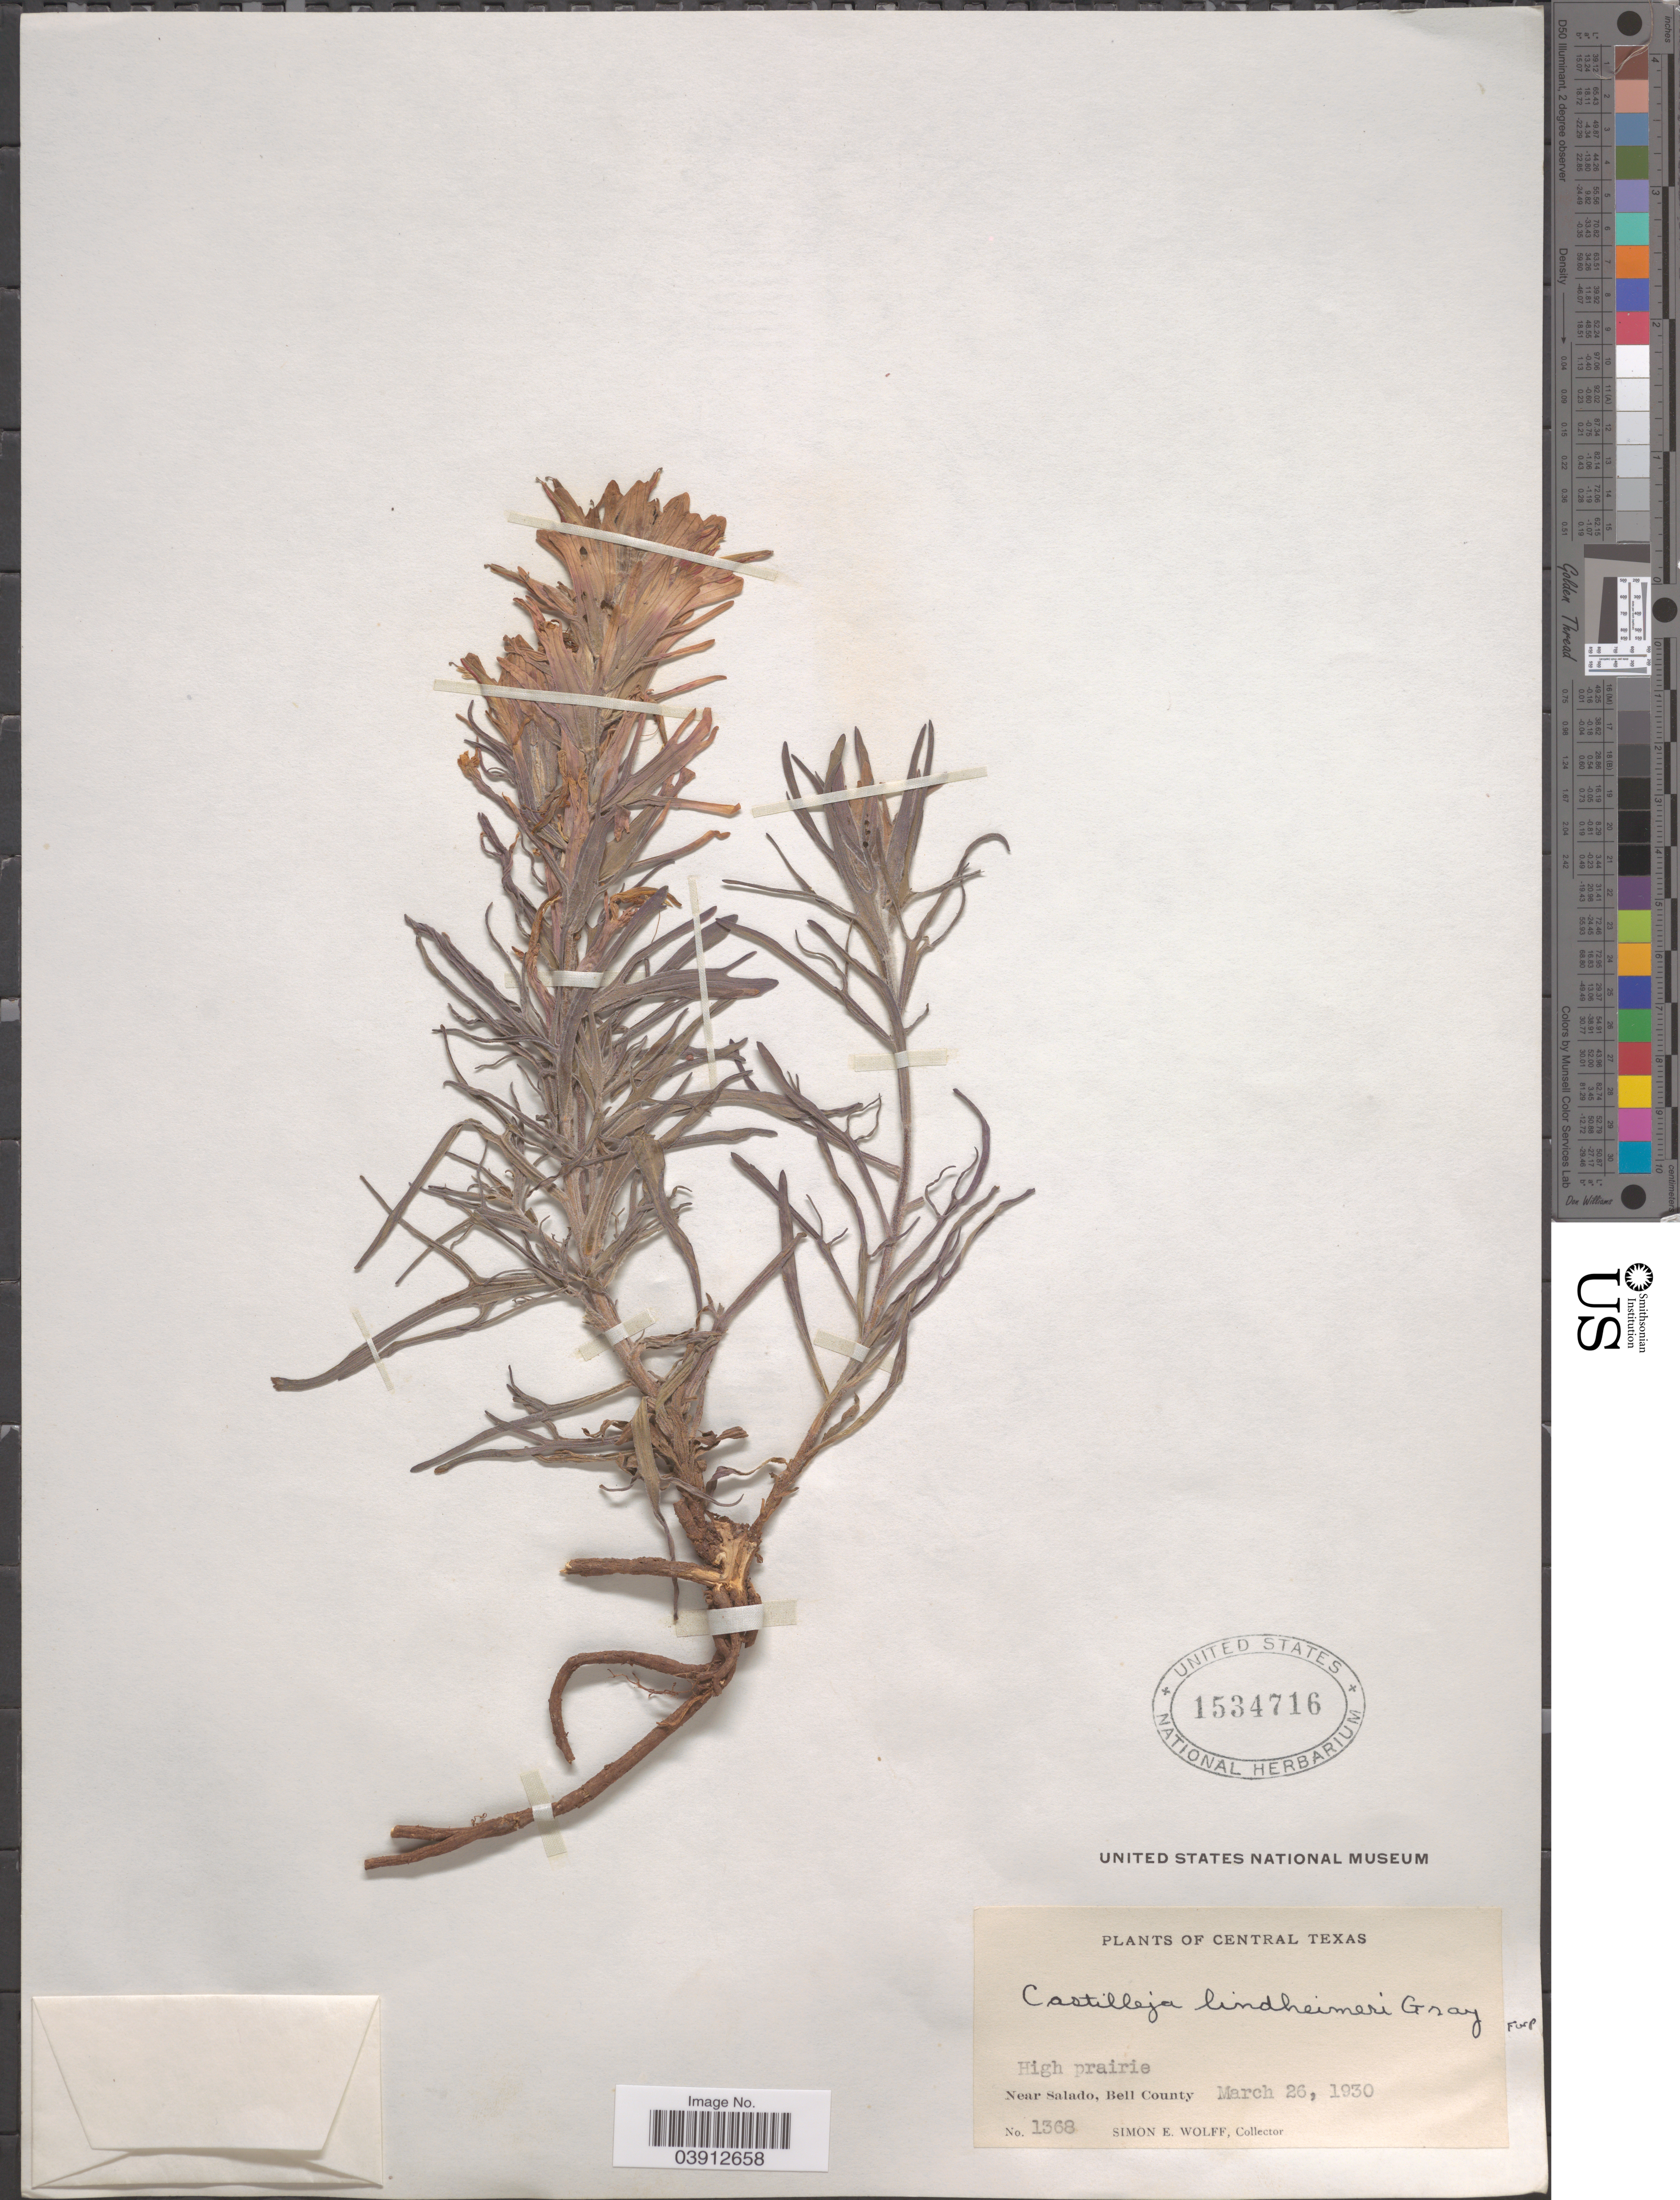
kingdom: Plantae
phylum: Tracheophyta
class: Magnoliopsida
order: Lamiales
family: Orobanchaceae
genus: Castilleja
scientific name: Castilleja lindheimeri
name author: A. Gray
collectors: S. E. Wolff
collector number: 1368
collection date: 1930-03-26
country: United States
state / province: Texas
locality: Central Texas. Near Salado, Bell County.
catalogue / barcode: US 1534716